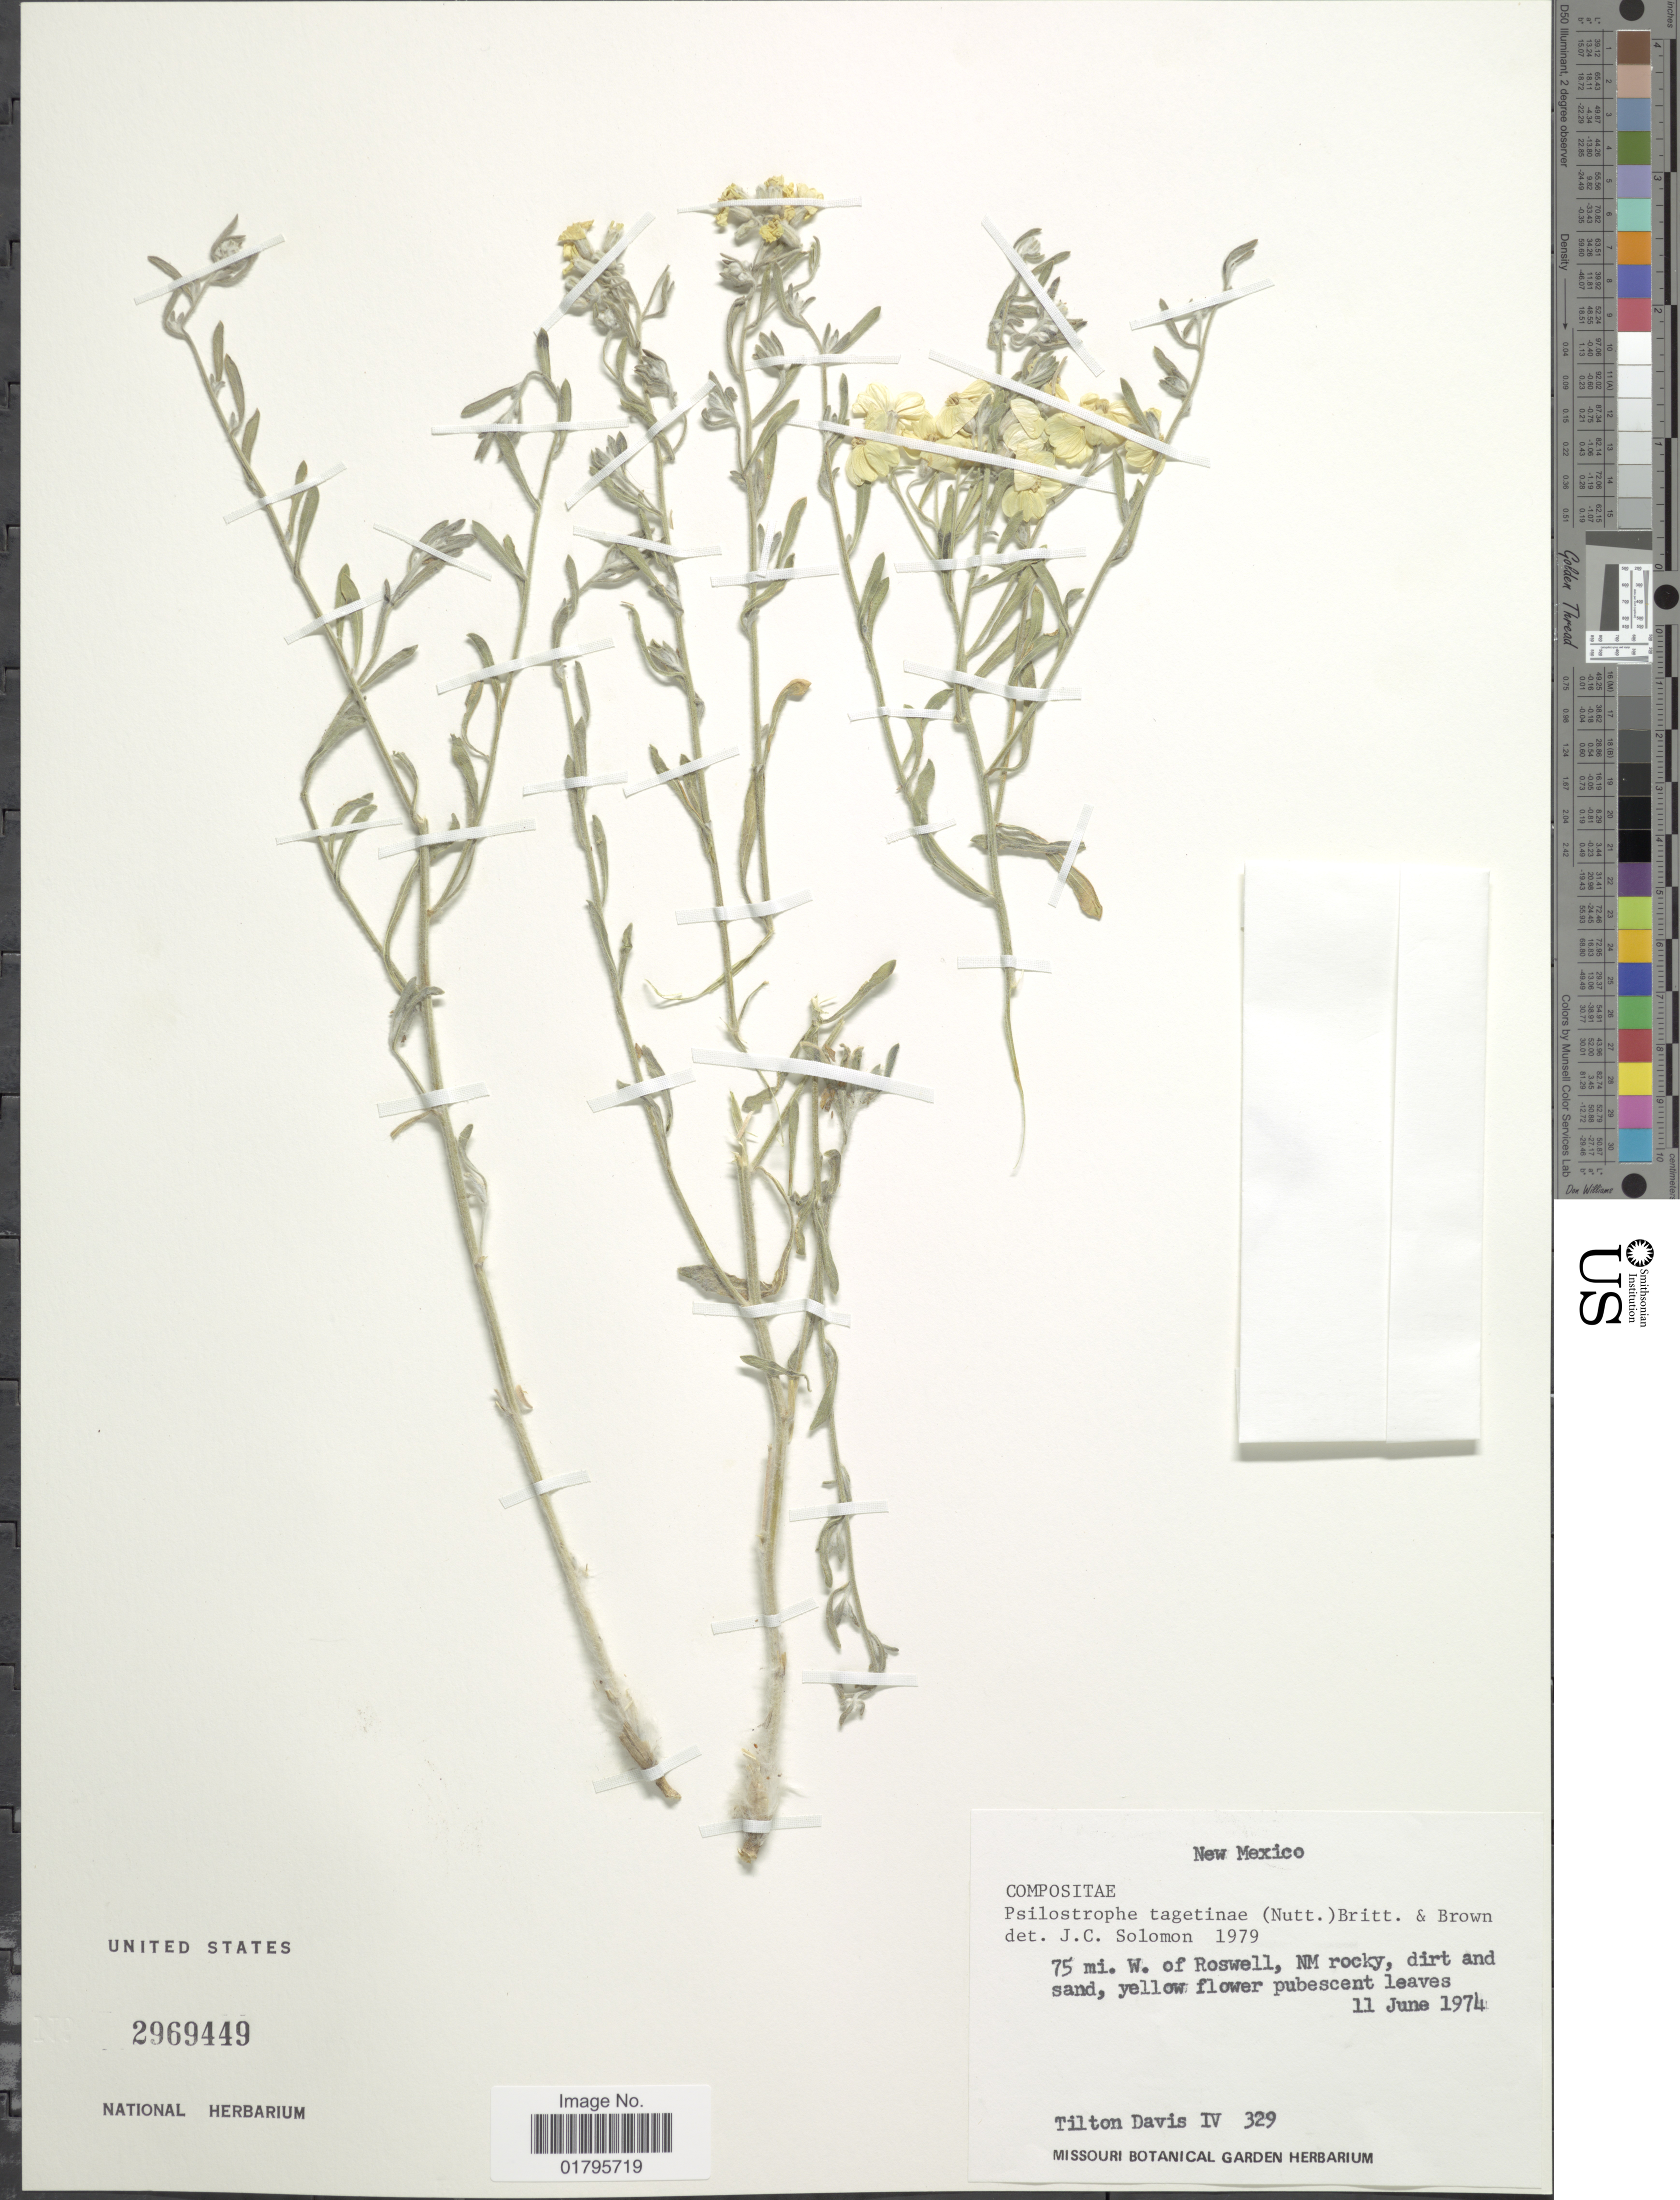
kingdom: Plantae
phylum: Tracheophyta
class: Magnoliopsida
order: Asterales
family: Asteraceae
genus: Psilostrophe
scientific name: Psilostrophe tagetina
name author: (Nutt.) Greene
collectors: T. Davis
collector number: IV 329*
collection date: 1974-06-11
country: United States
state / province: New Mexico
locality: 75 mi. W. of Roswell, NM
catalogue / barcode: US 2969449